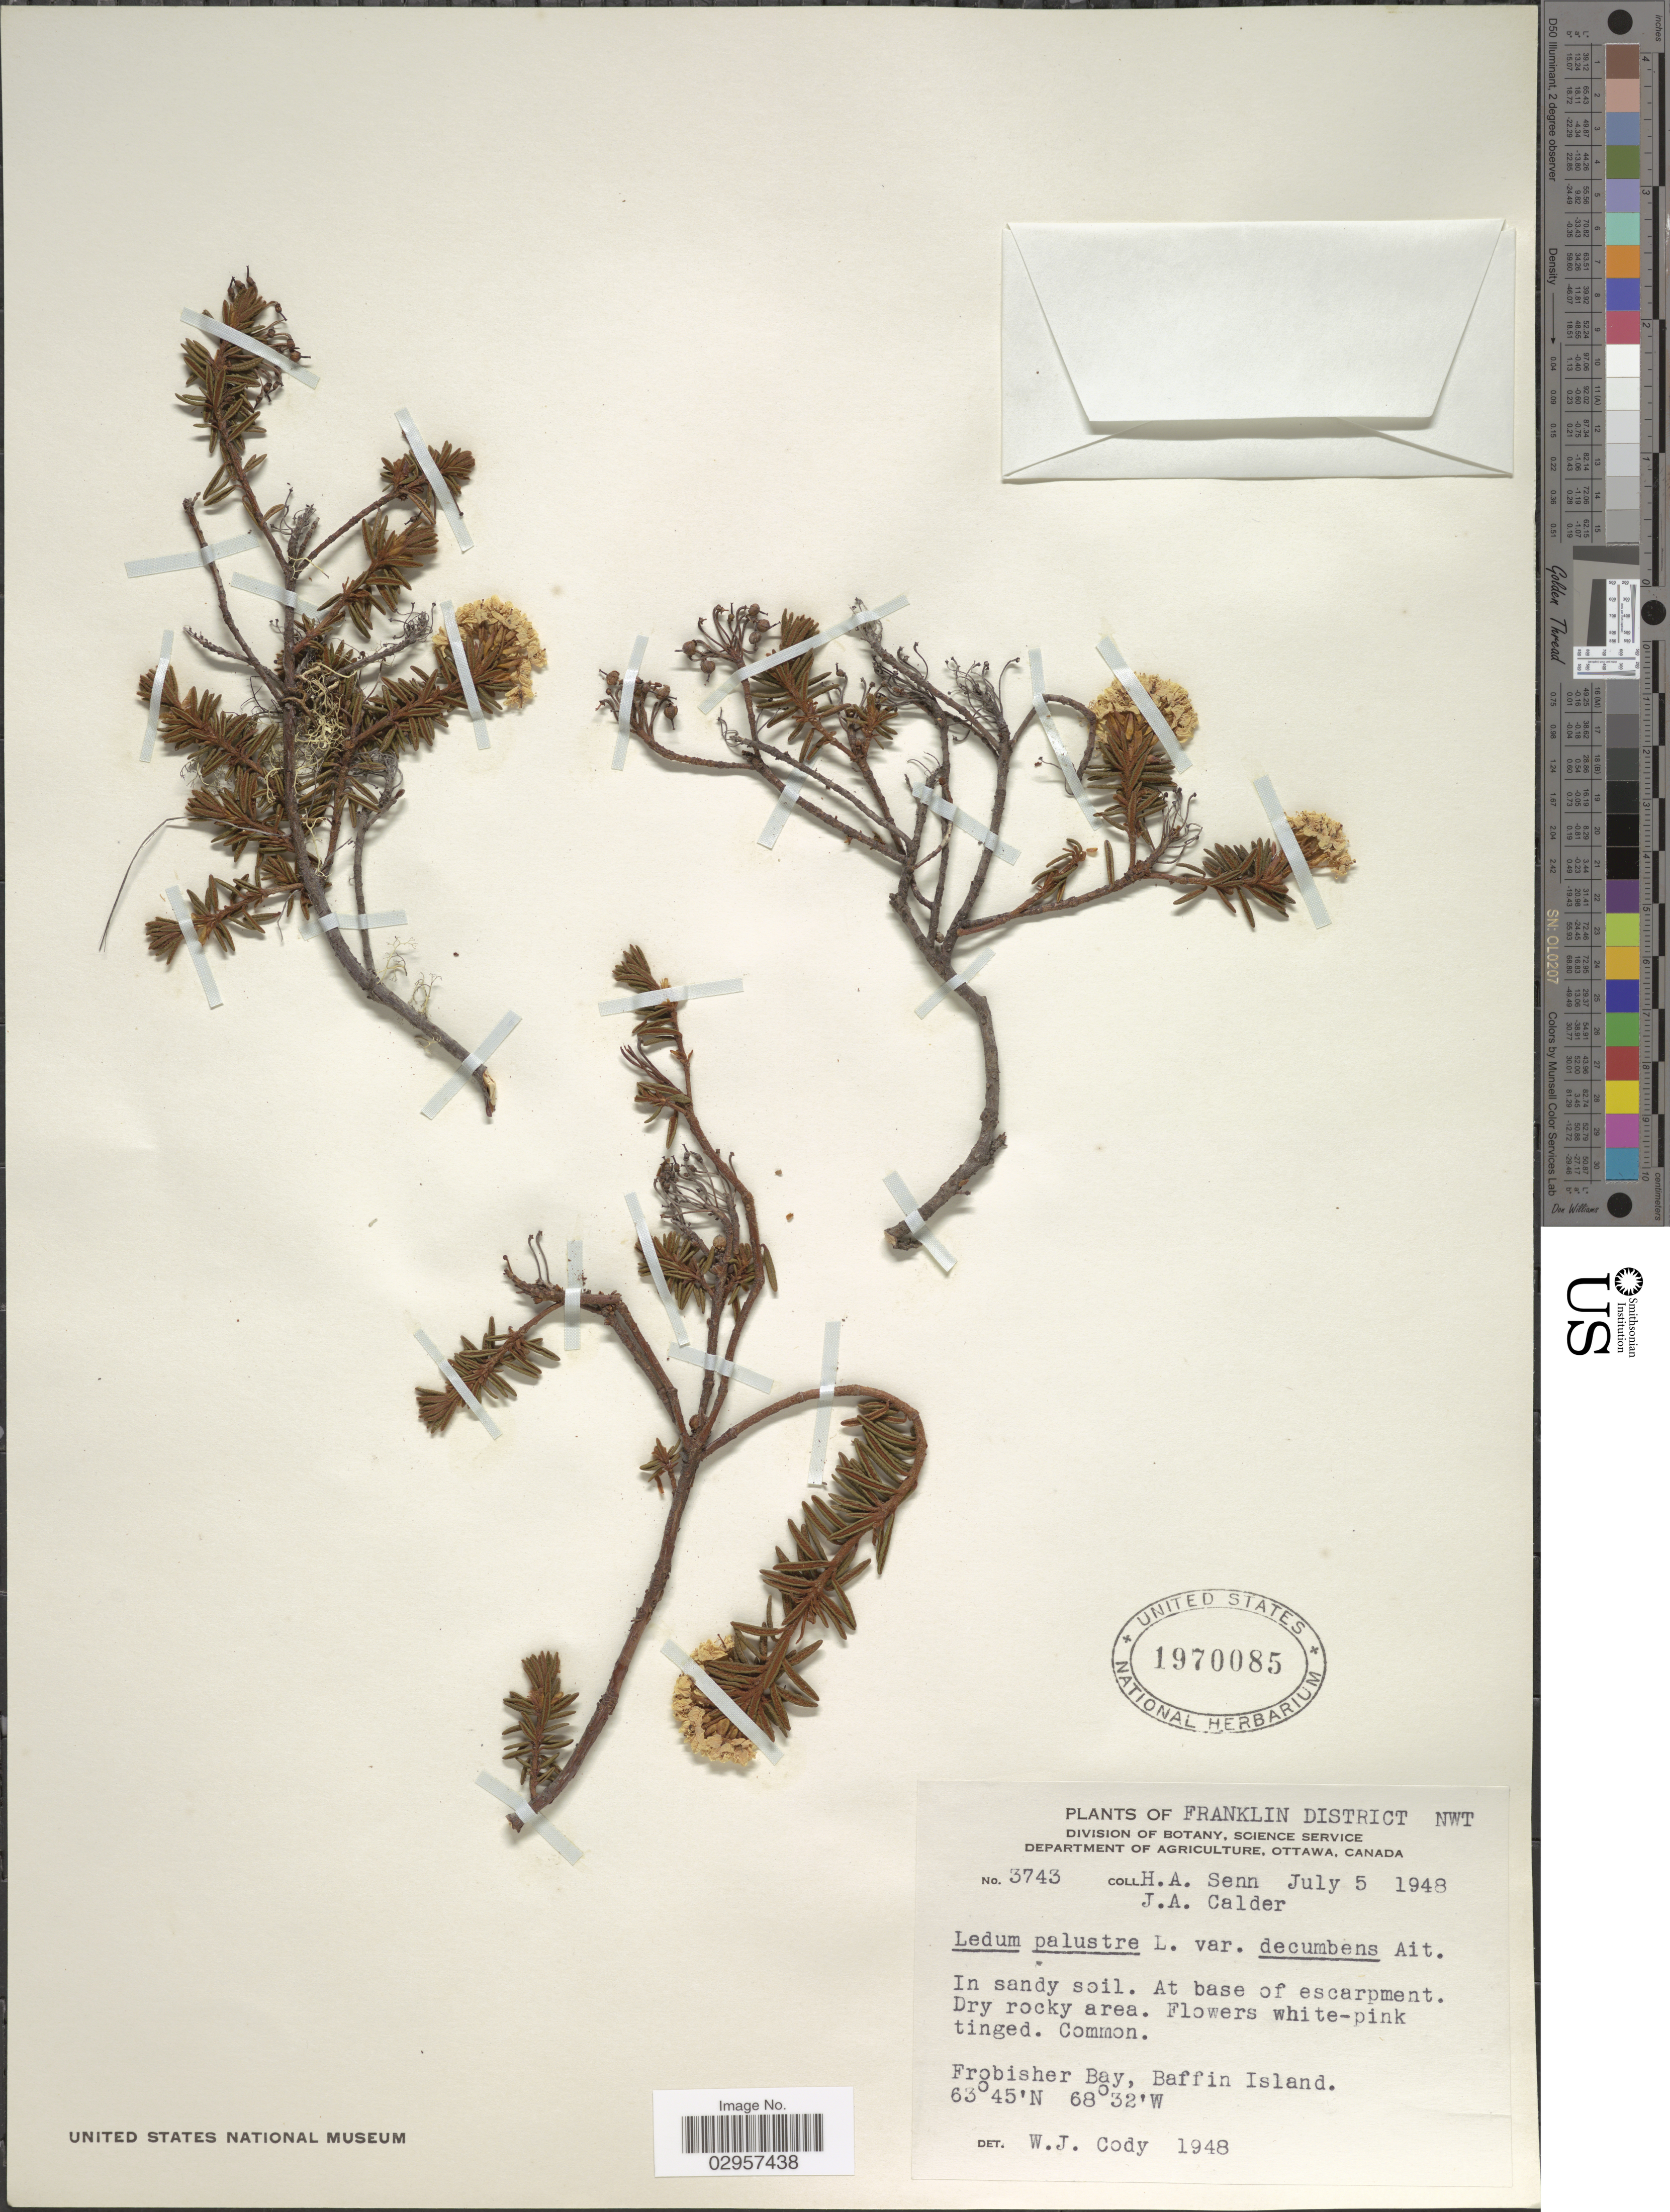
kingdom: Plantae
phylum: Tracheophyta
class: Magnoliopsida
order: Ericales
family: Ericaceae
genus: Ledum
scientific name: Ledum decumbens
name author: (Aiton) Lodd. ex Steud.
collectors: H. Senn & J. A. Calder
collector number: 3743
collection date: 1948-07-05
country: Canada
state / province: Northwest Territories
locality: Franklin District, Frobisher Bay, Baffin Island, NWT.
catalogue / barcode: US 1970085